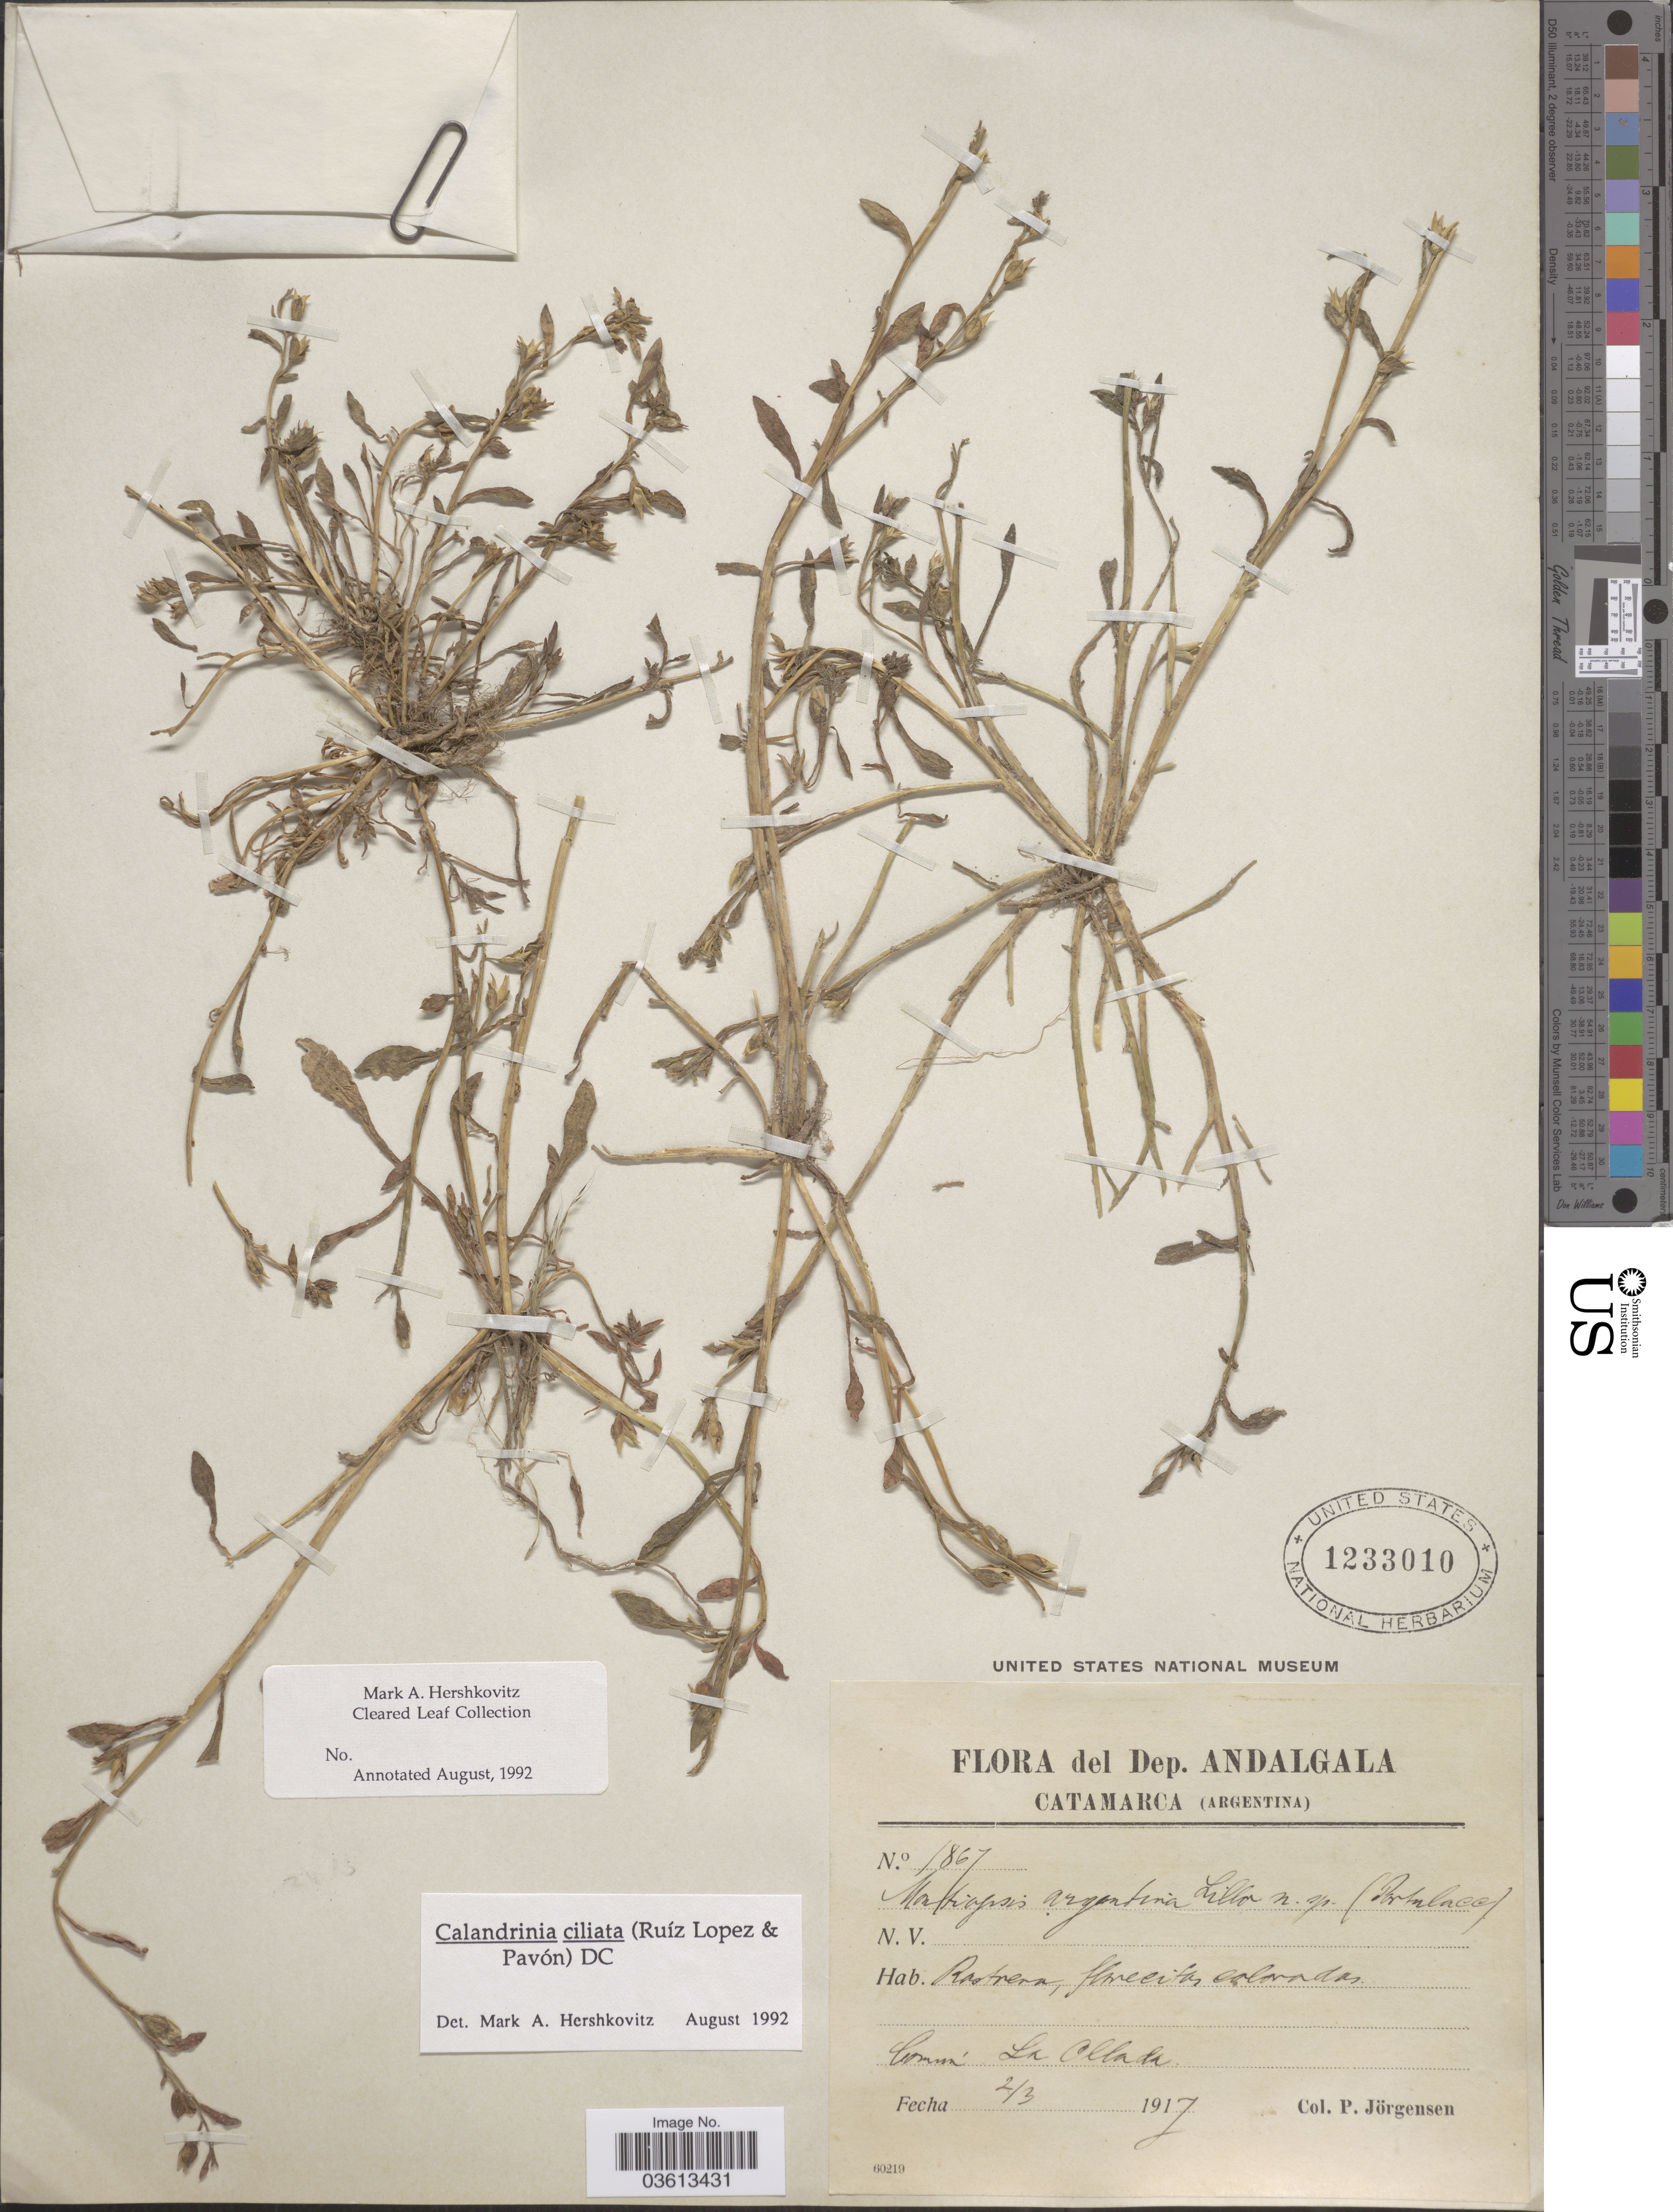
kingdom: Plantae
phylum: Tracheophyta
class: Magnoliopsida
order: Caryophyllales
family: Montiaceae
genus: Calandrinia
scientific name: Calandrinia ciliata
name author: (Ruiz & Pav.) DC.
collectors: P. Jörgensen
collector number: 1867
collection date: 1917-03-02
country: Argentina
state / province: Catamarca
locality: Dep. Andalgala. Común. La Ollada.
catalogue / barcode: US 1233010